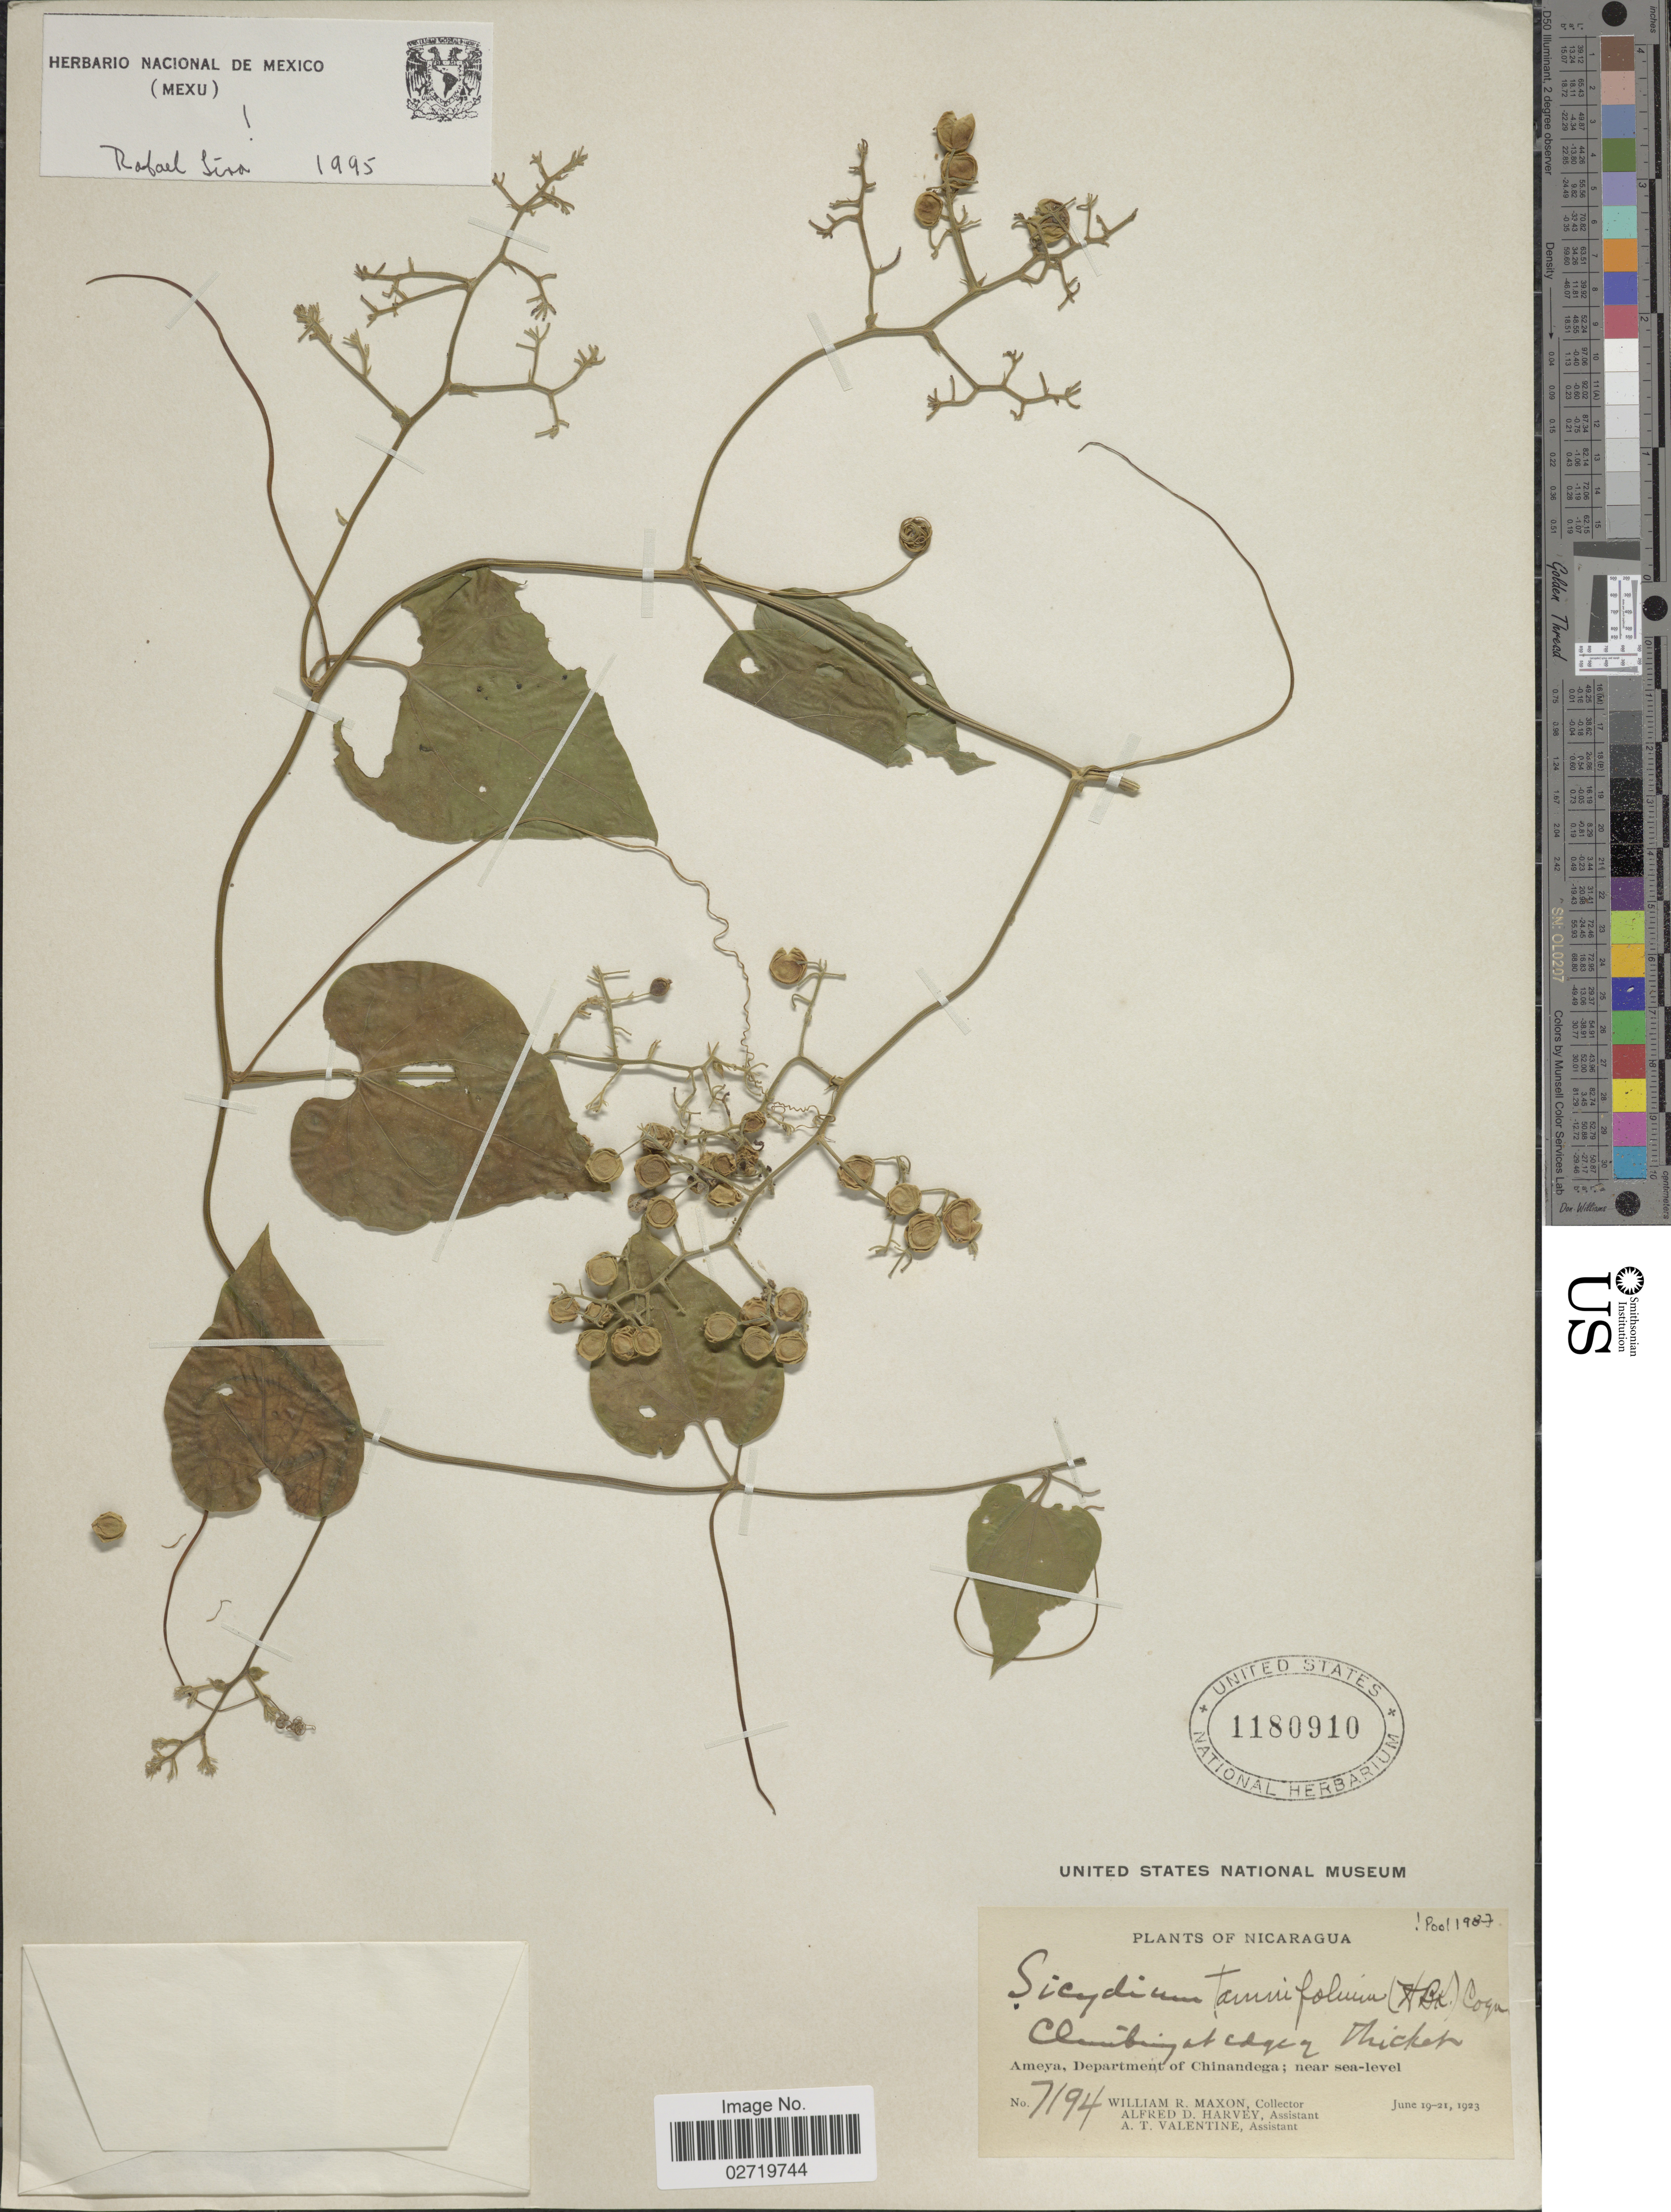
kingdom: Plantae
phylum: Tracheophyta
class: Magnoliopsida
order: Cucurbitales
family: Cucurbitaceae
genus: Sicydium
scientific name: Sicydium tamnifolium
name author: (Kunth) Cogn.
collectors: W. R. Maxon, A. D. Harvey & A. Valentine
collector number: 7194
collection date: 1923-06-19/1923-06-21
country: Nicaragua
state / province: Chinandega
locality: Ameya, Department of Chinandega.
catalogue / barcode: US 1180910